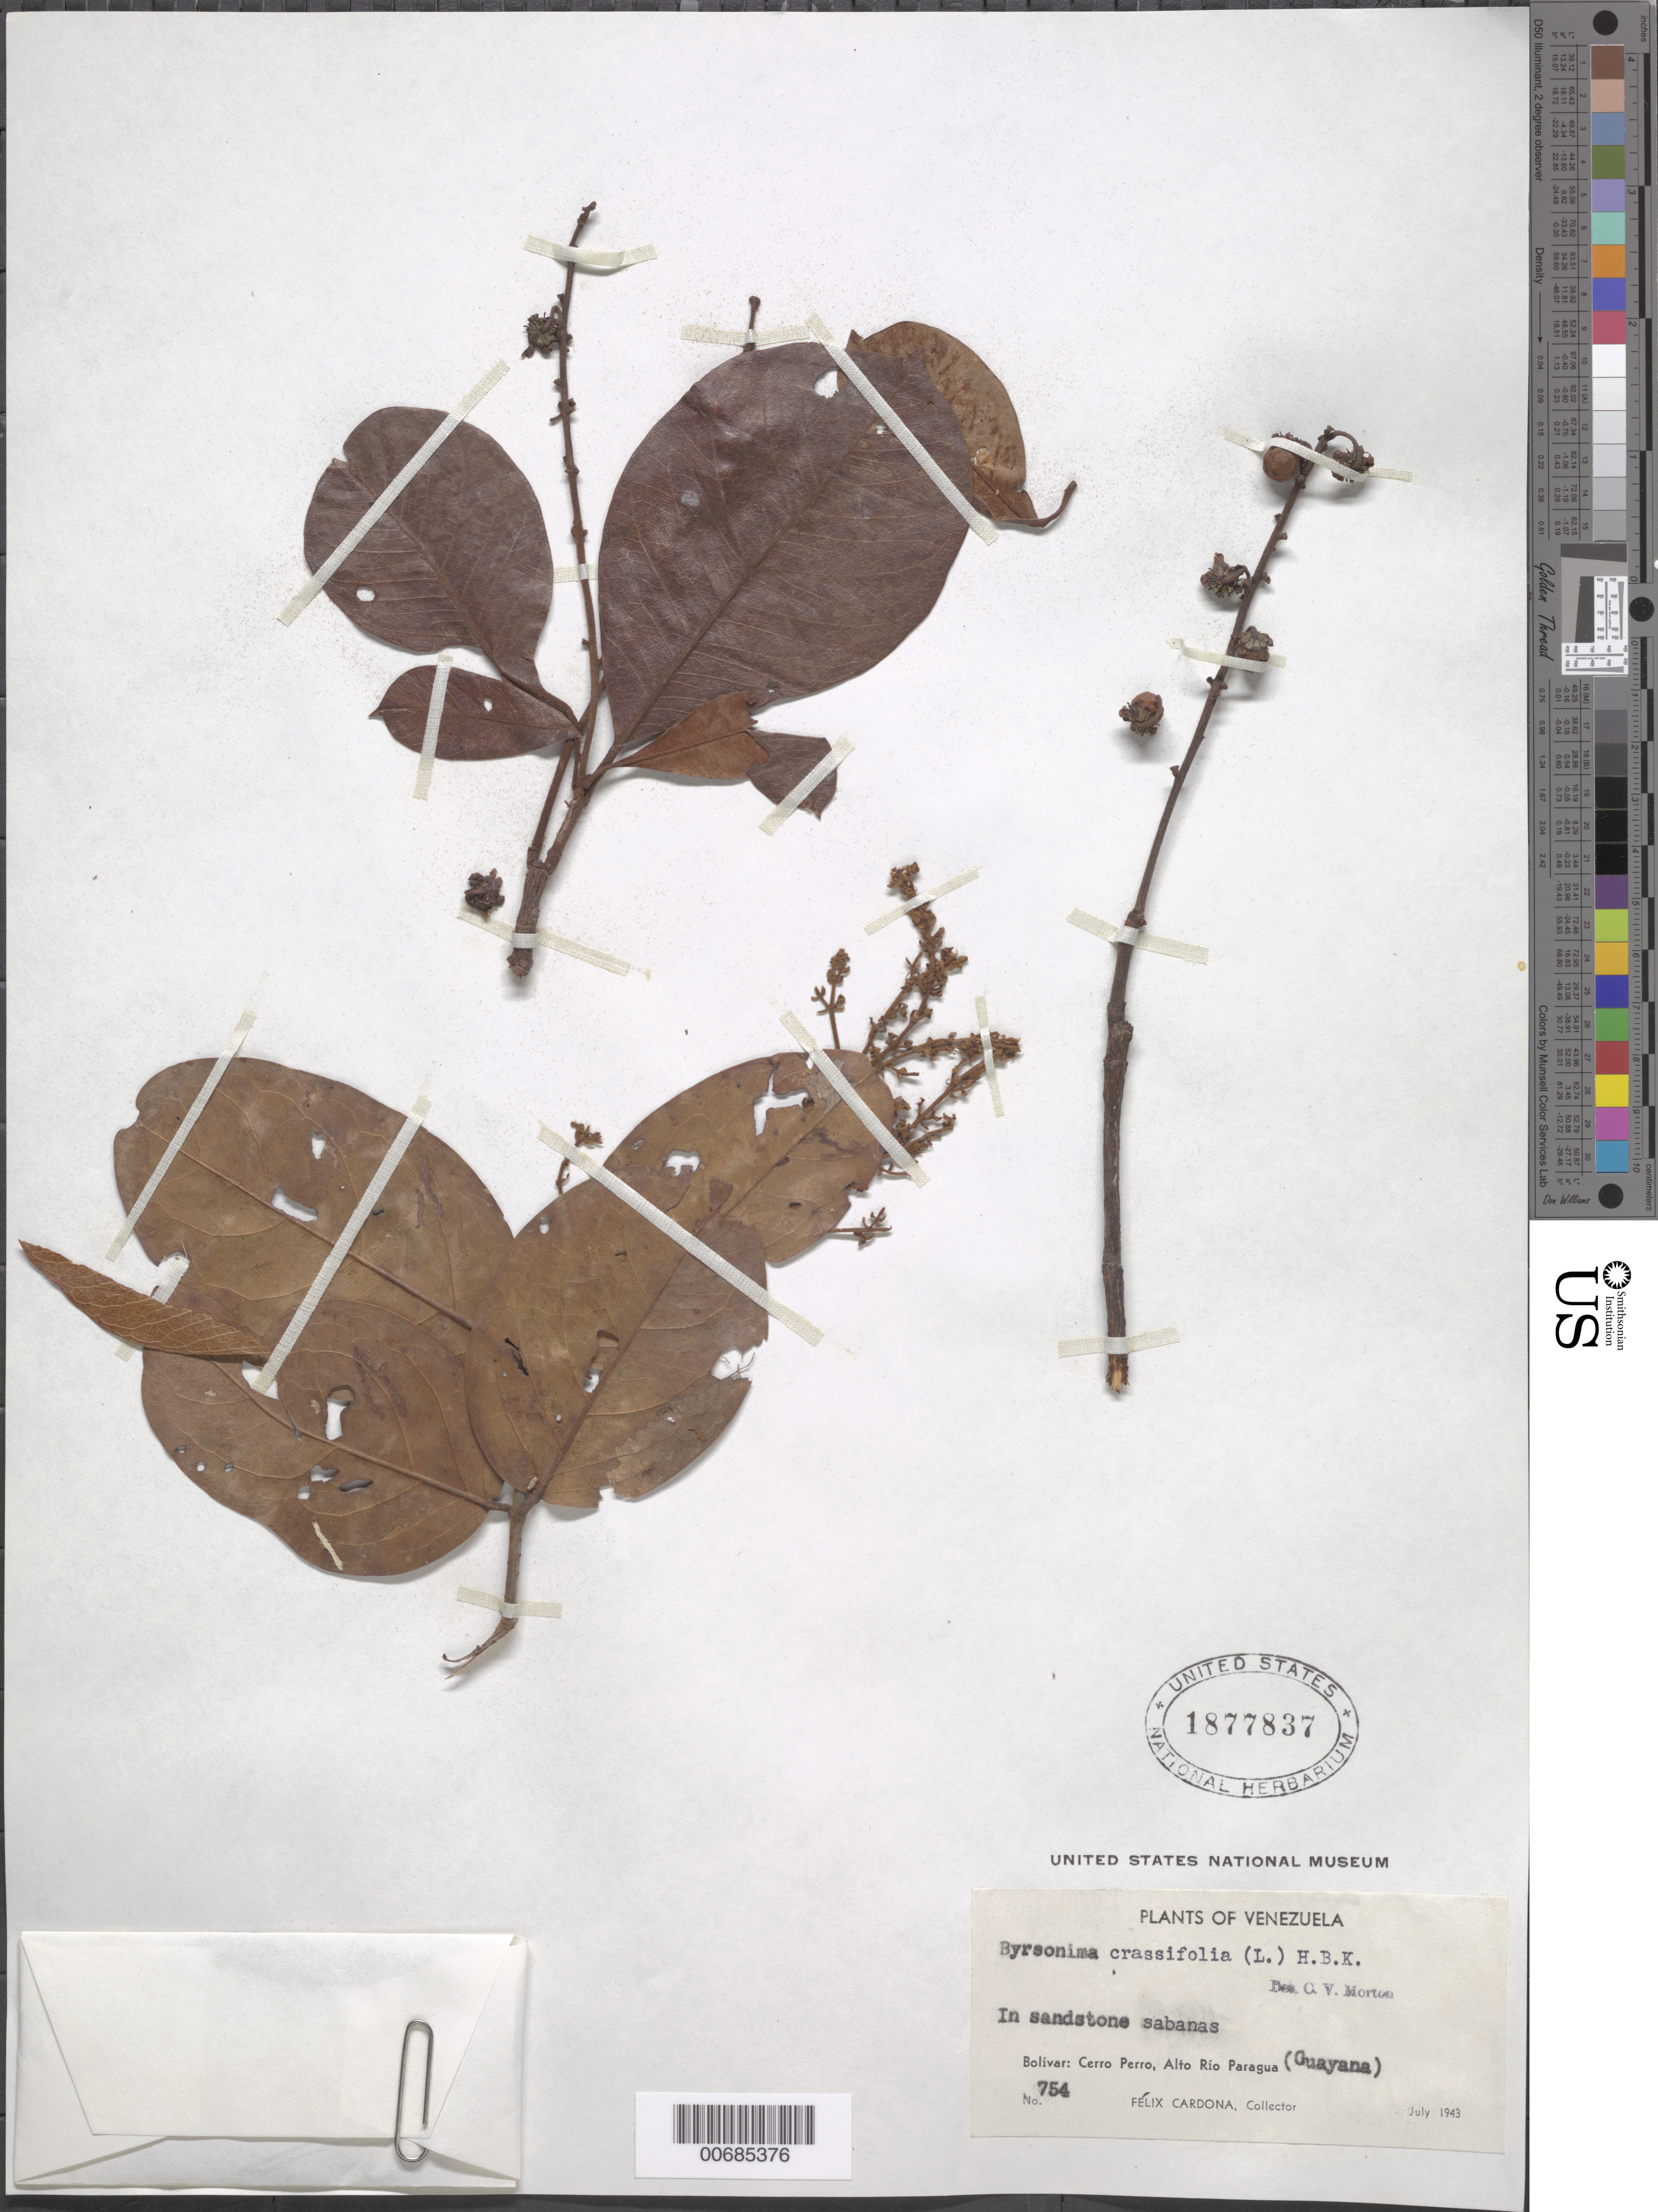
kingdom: Plantae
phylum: Tracheophyta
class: Magnoliopsida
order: Malpighiales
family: Malpighiaceae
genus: Byrsonima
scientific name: Byrsonima crassifolia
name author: (L.) Kunth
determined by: Morton, C. V.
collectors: F. Cardona Puig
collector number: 754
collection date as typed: Jul-43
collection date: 1943-07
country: Venezuela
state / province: Bolívar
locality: Alto Río Paragua, Cerro Perro (Guayana)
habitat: Sandstone savanna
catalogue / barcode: US 1877837